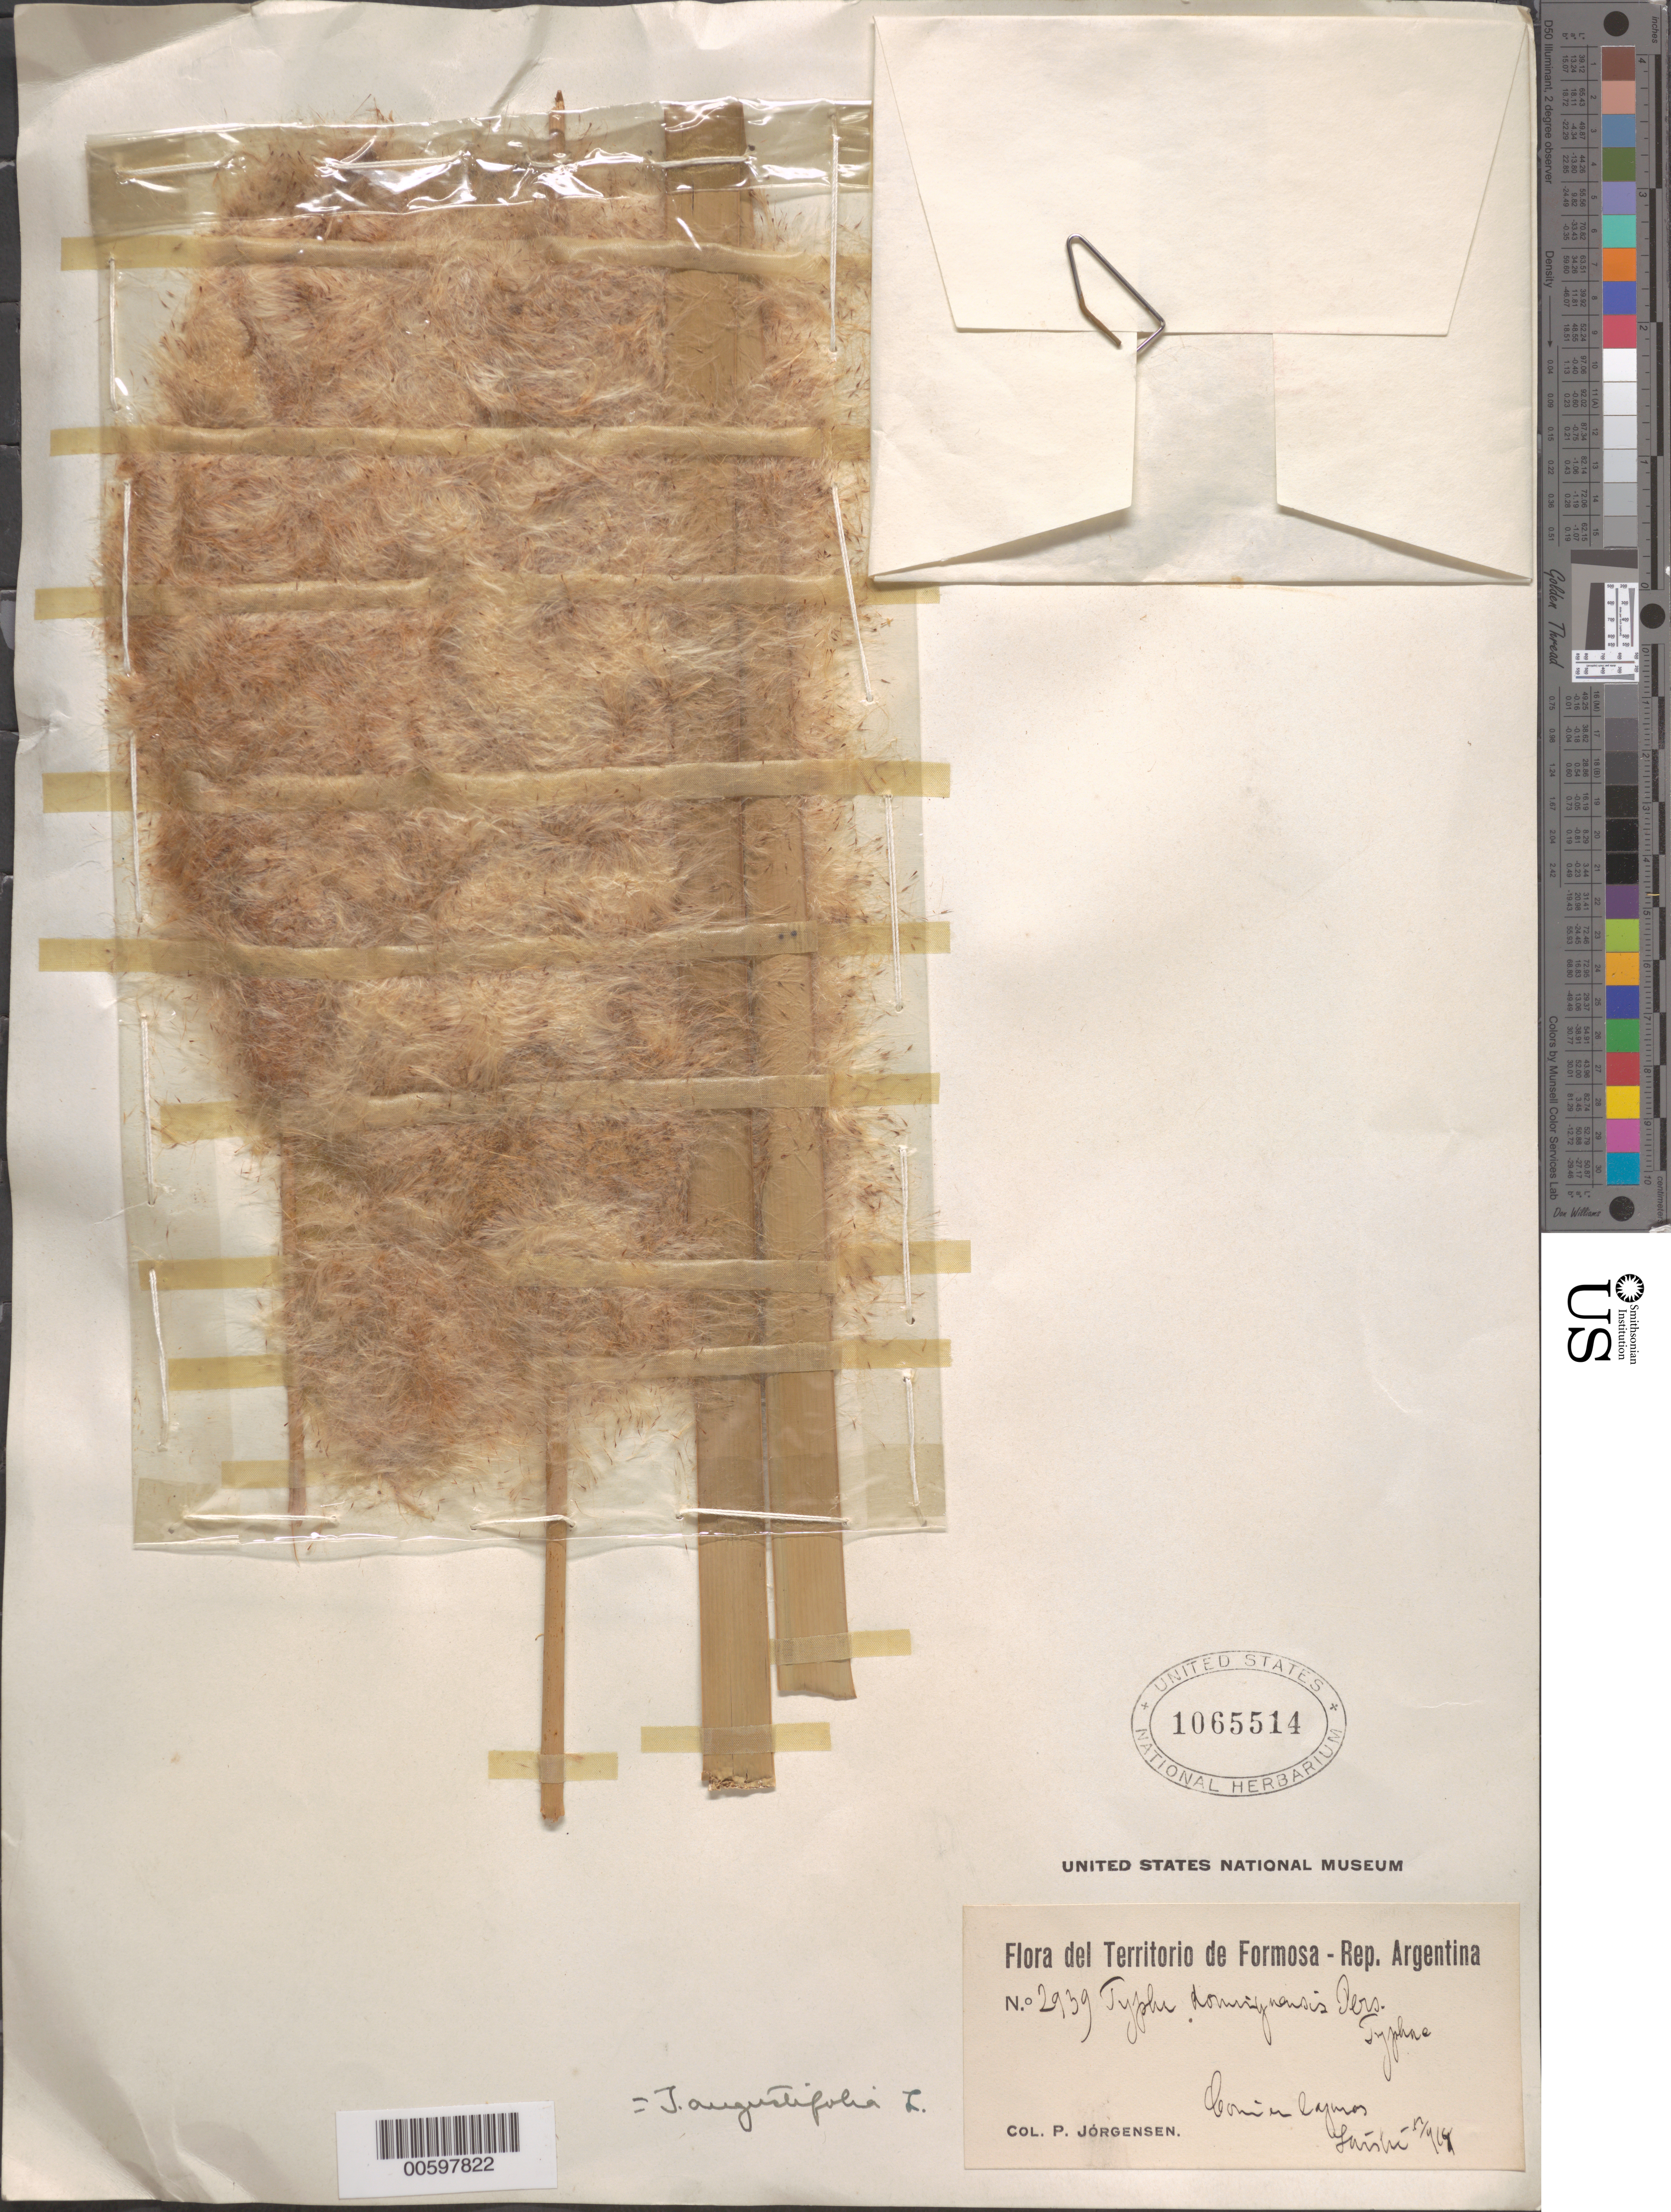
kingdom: Plantae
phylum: Tracheophyta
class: Liliopsida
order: Poales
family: Typhaceae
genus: Typha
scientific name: Typha domingensis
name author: Pers.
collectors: P. Jörgensen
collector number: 2939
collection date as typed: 1918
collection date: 1918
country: Argentina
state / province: Formosa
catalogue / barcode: US 1065514